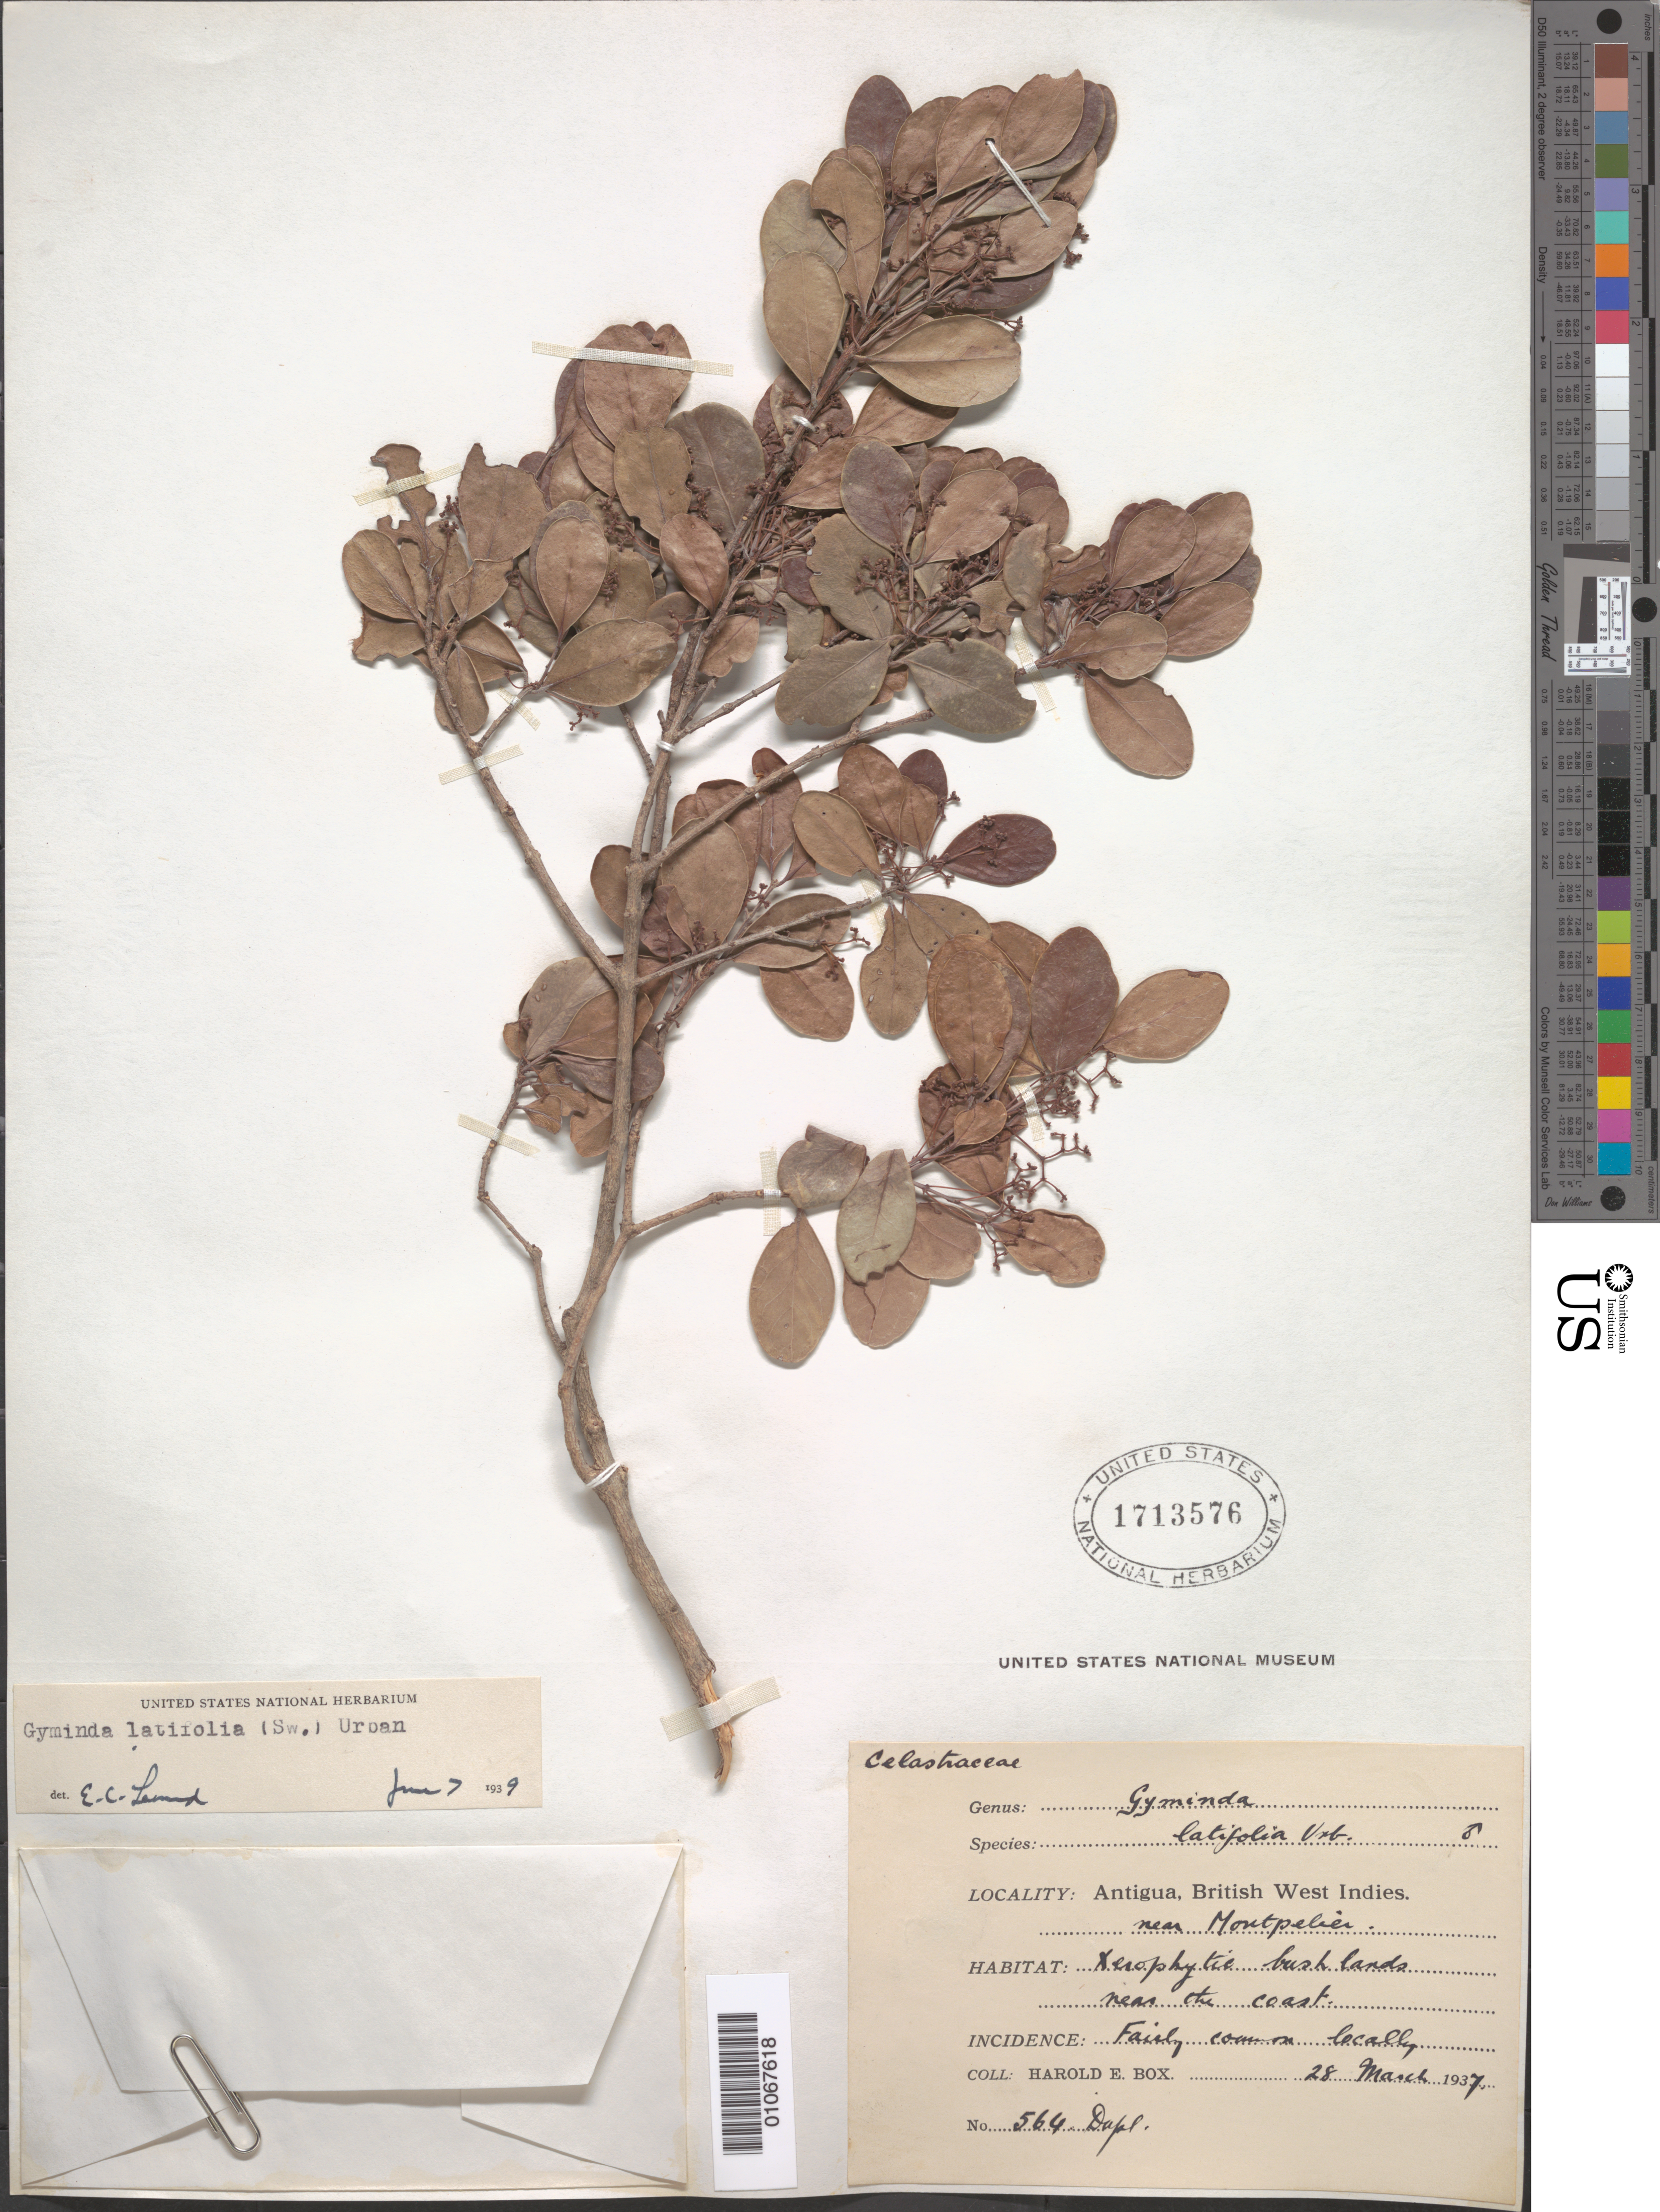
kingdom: Plantae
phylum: Tracheophyta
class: Magnoliopsida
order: Celastrales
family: Celastraceae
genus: Gyminda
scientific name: Gyminda latifolia subsp. latifolia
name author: (Sw.) Urb.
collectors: H. E. Box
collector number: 564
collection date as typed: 28 Mar 1937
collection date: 1937-03-28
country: Antigua and Barbuda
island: Antigua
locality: Near Moutpelie.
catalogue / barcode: US 1713576